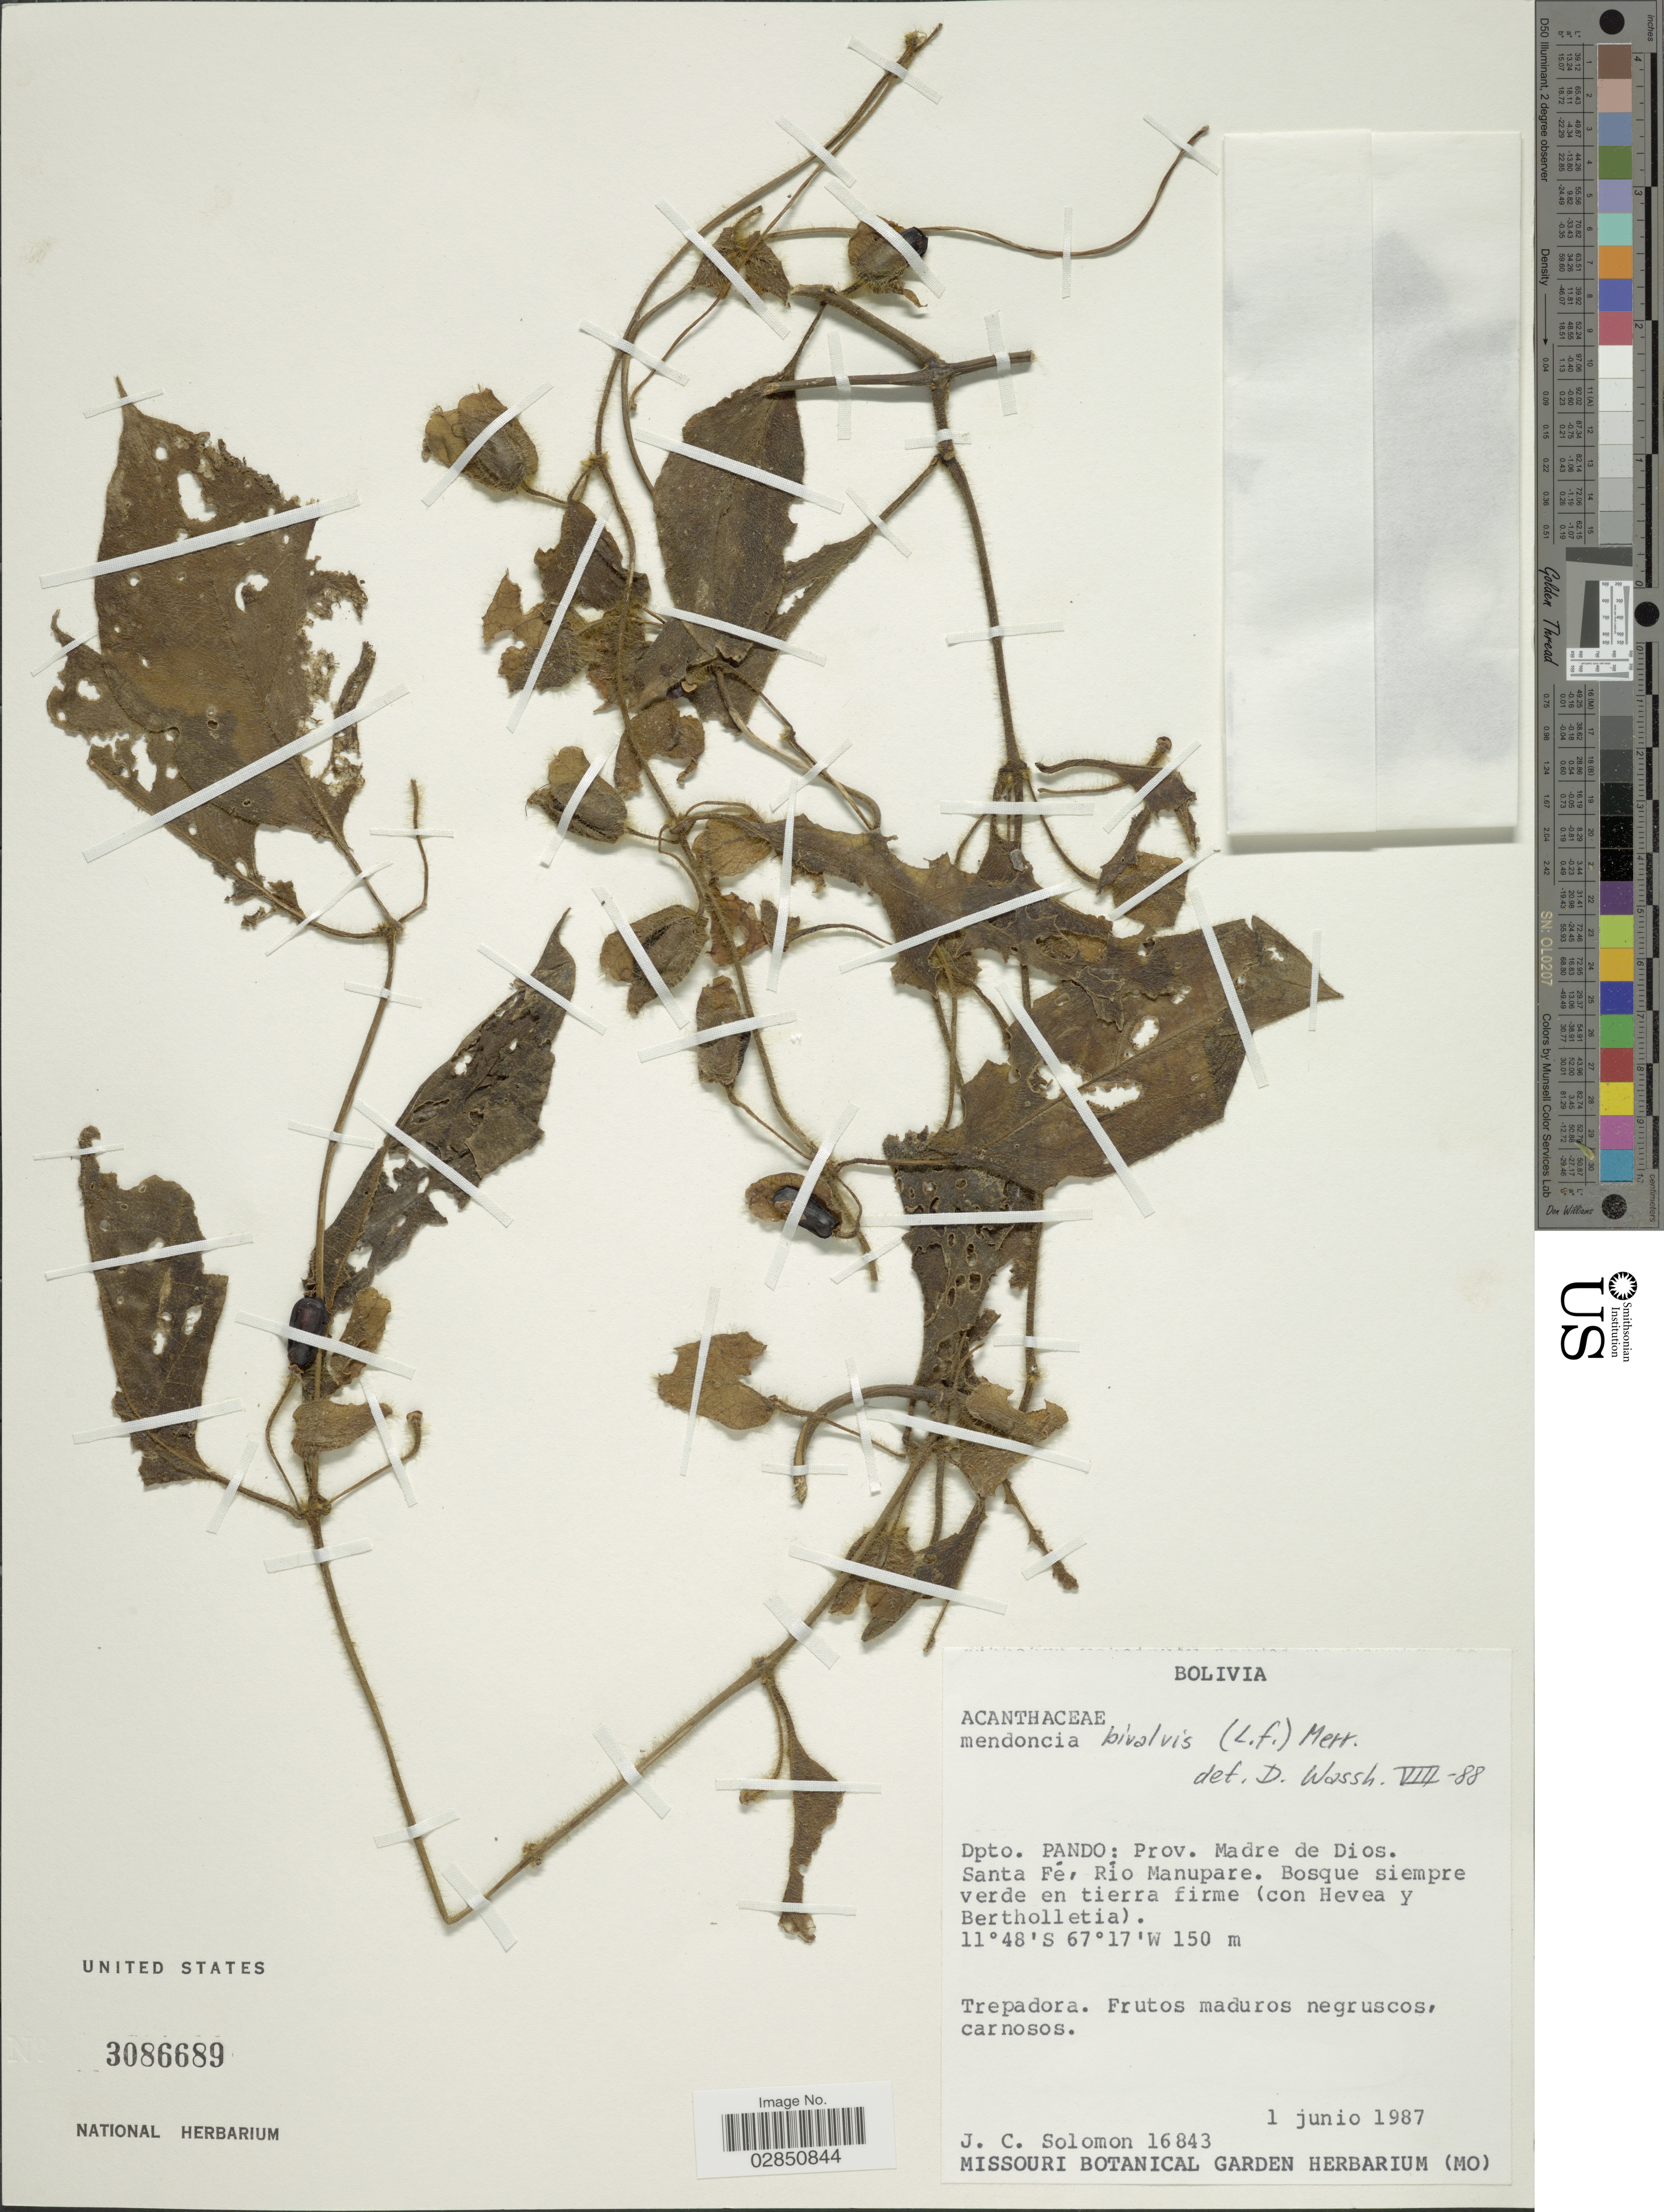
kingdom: Plantae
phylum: Tracheophyta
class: Magnoliopsida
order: Lamiales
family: Acanthaceae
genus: Mendoncia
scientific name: Mendoncia bivalvis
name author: (L. f.) Merr.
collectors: J. C. Solomon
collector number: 16843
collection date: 1987-06-01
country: Bolivia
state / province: Pando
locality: Dpto. Pando: Prov. Madre de Dios. Santa Fé, Río Manapure.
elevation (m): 150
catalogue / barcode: US 3086689